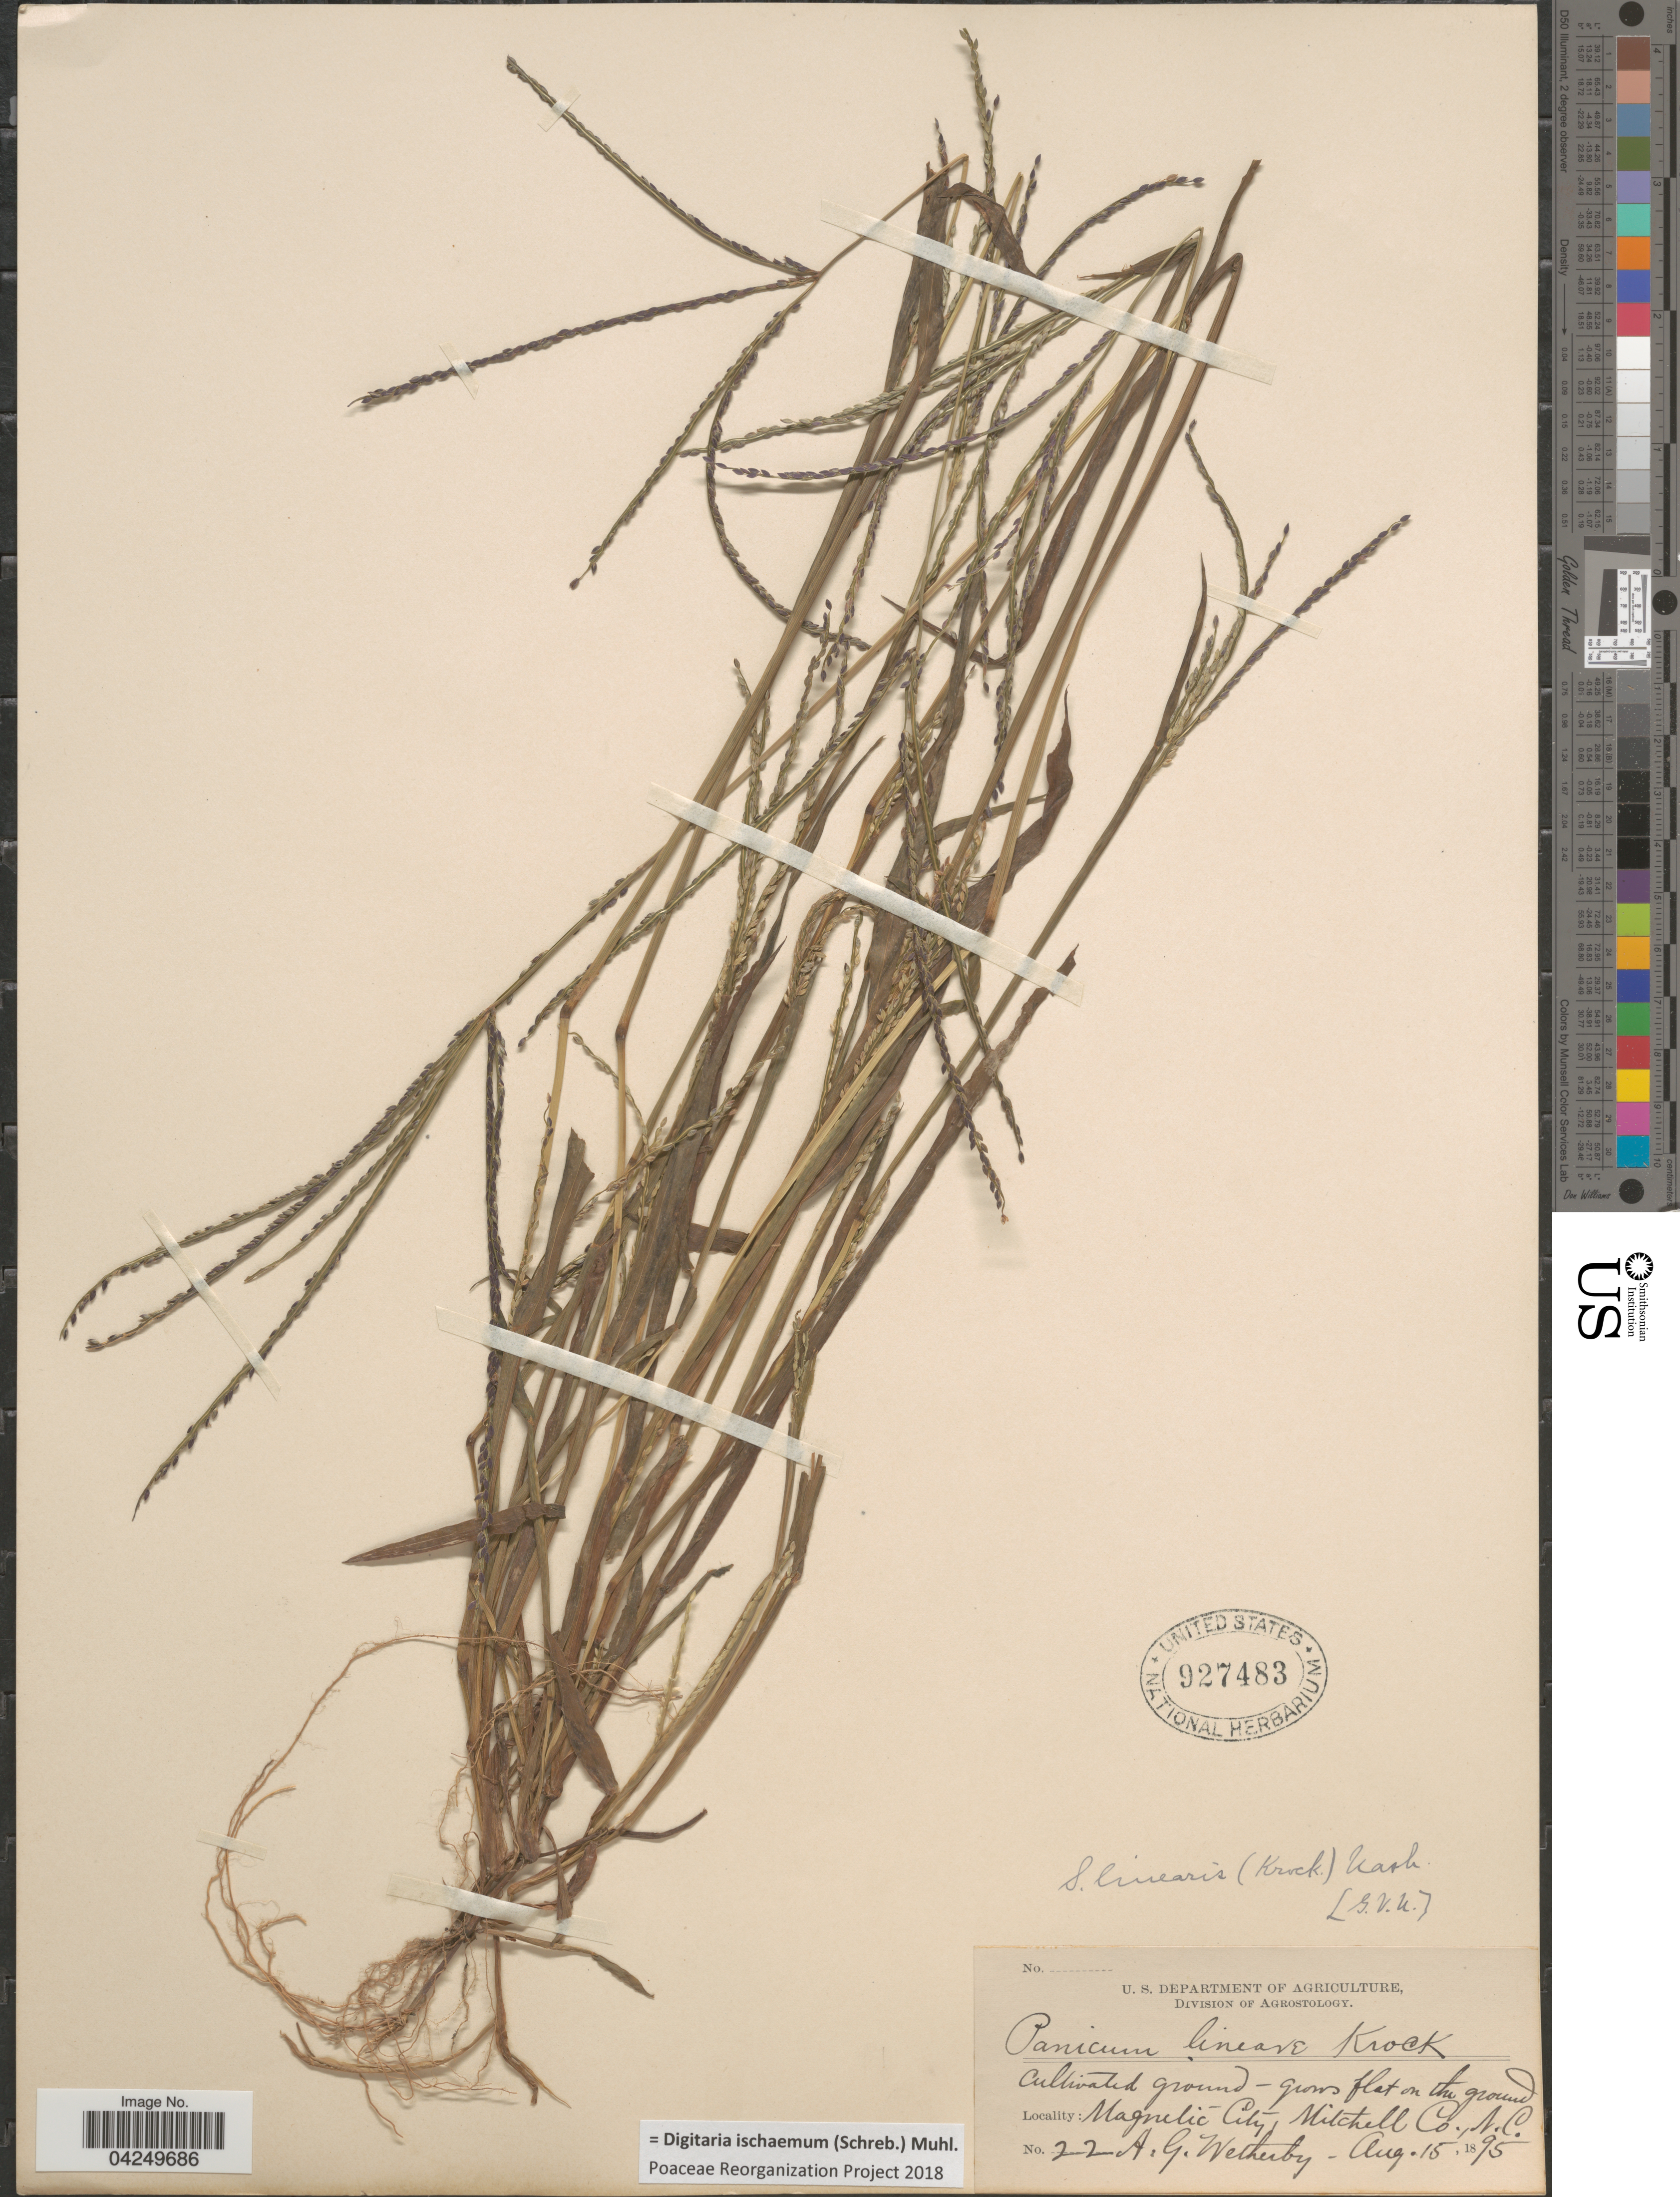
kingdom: Plantae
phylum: Tracheophyta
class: Liliopsida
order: Poales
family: Poaceae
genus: Digitaria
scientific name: Digitaria ischaemum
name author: (Schreber) Schreber ex Muhl.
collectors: A. Wetherby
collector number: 22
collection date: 1895-08-15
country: United States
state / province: North Carolina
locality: Magnetic City, Mitchell Co.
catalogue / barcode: US 927483